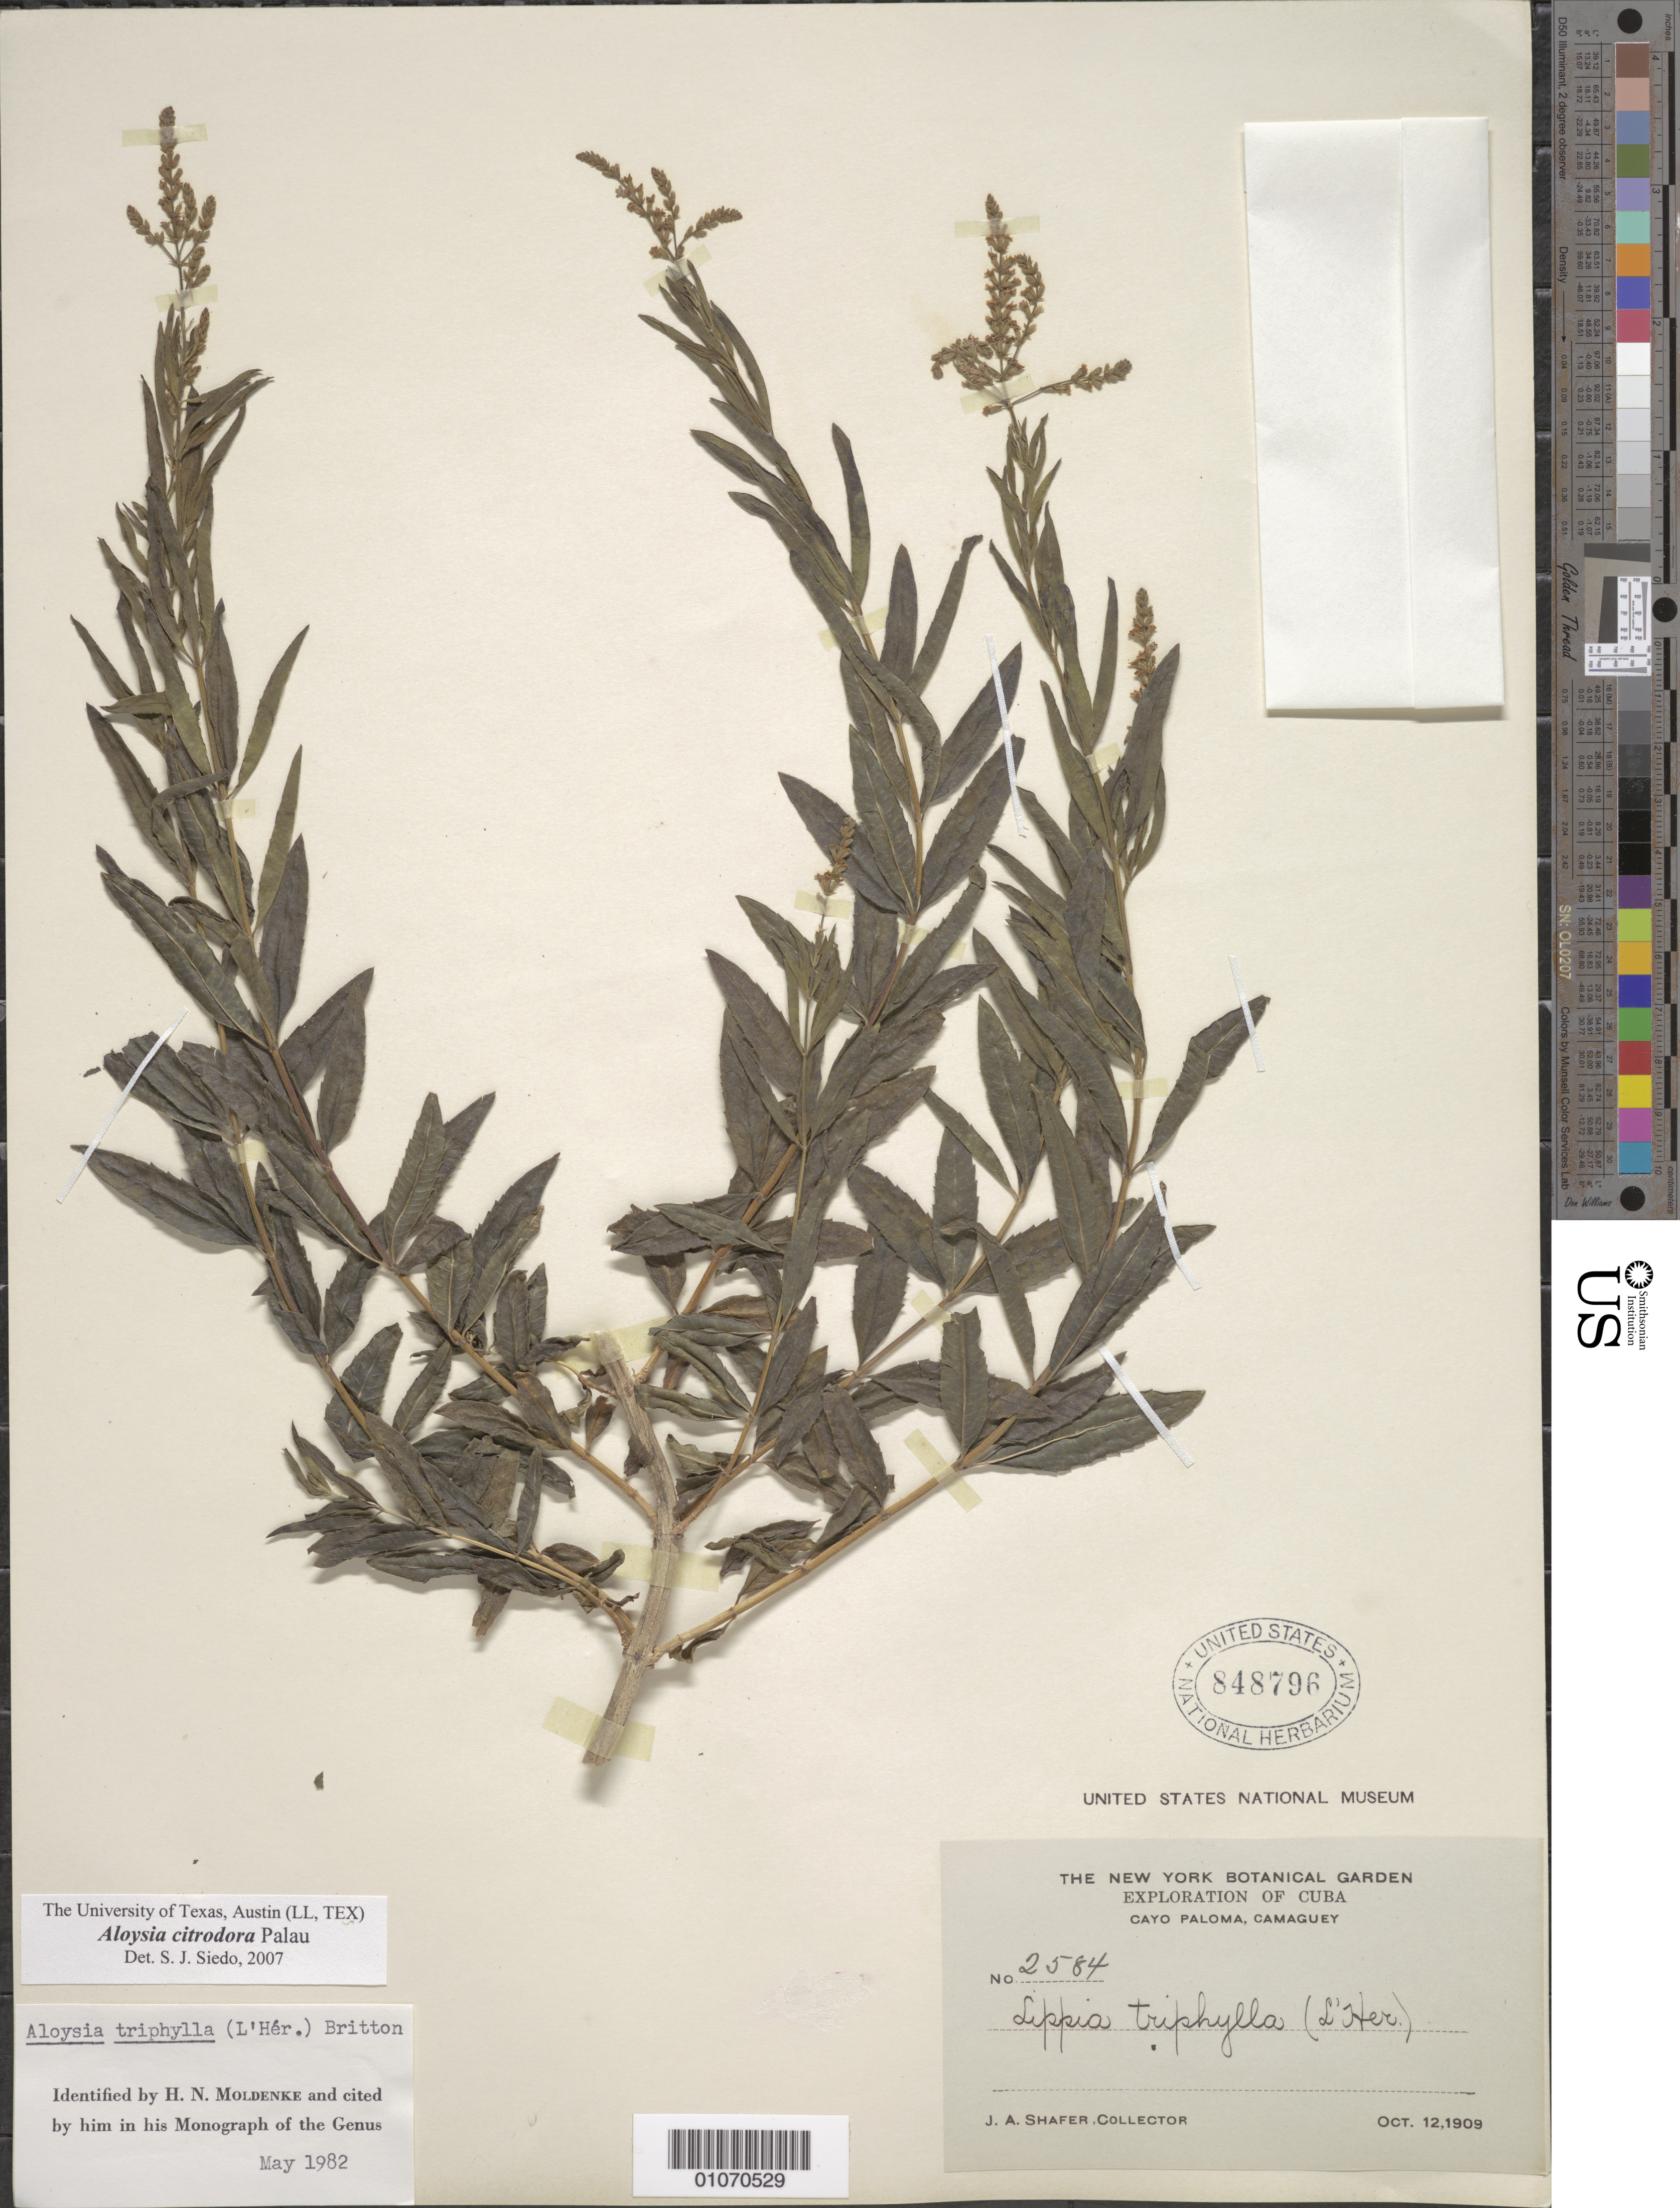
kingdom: Plantae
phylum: Tracheophyta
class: Magnoliopsida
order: Lamiales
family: Verbenaceae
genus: Aloysia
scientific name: Aloysia citrodora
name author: Paláu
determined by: Siedo, S. J.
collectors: J. A. Shafer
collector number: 2584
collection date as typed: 12 Oct 1909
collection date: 1909-10-12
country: Cuba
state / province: Camaguey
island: Cuba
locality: Cayo Paloma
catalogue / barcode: US 848796